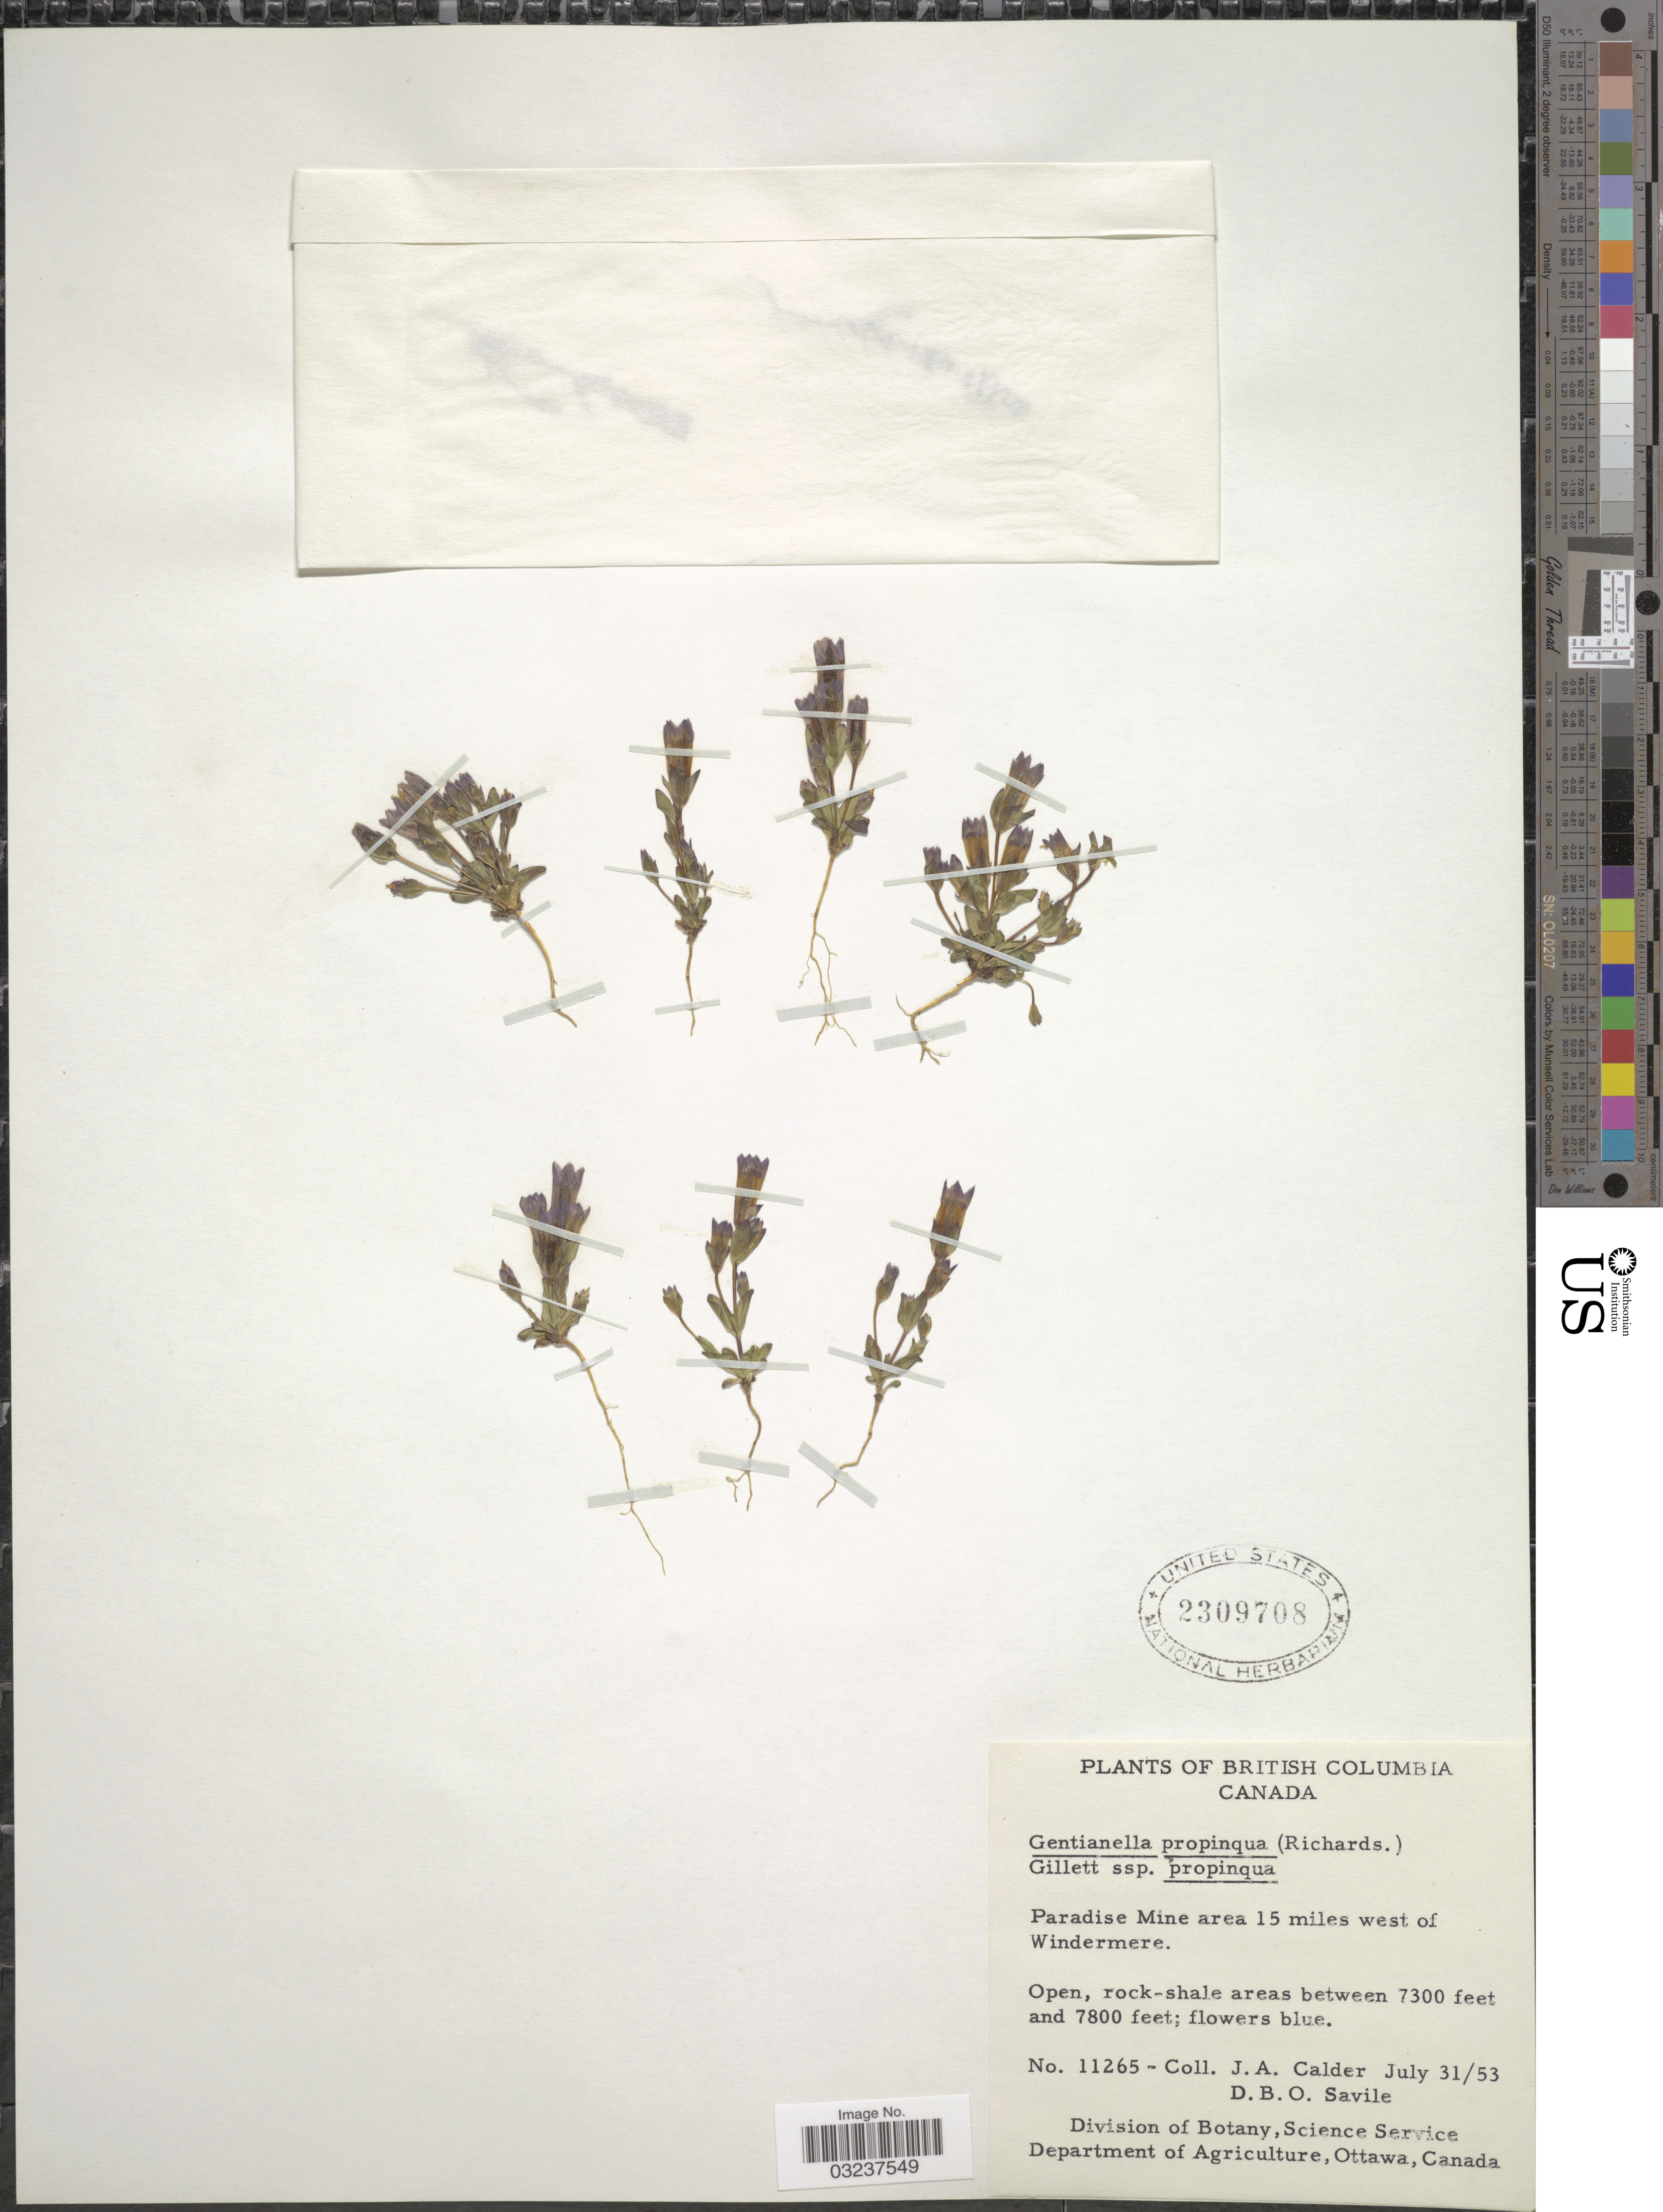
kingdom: Plantae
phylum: Tracheophyta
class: Magnoliopsida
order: Gentianales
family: Gentianaceae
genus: Gentianella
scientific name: Gentianella propinqua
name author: (Richardson) J.M. Gillett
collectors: J. A. Calder & D. Savile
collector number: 11265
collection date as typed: Transcribed d/m/y: 31/7/53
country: Canada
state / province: British Columbia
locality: Paradise Mine area 15 miles west of Windermere.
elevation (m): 2225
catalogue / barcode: US 2309708